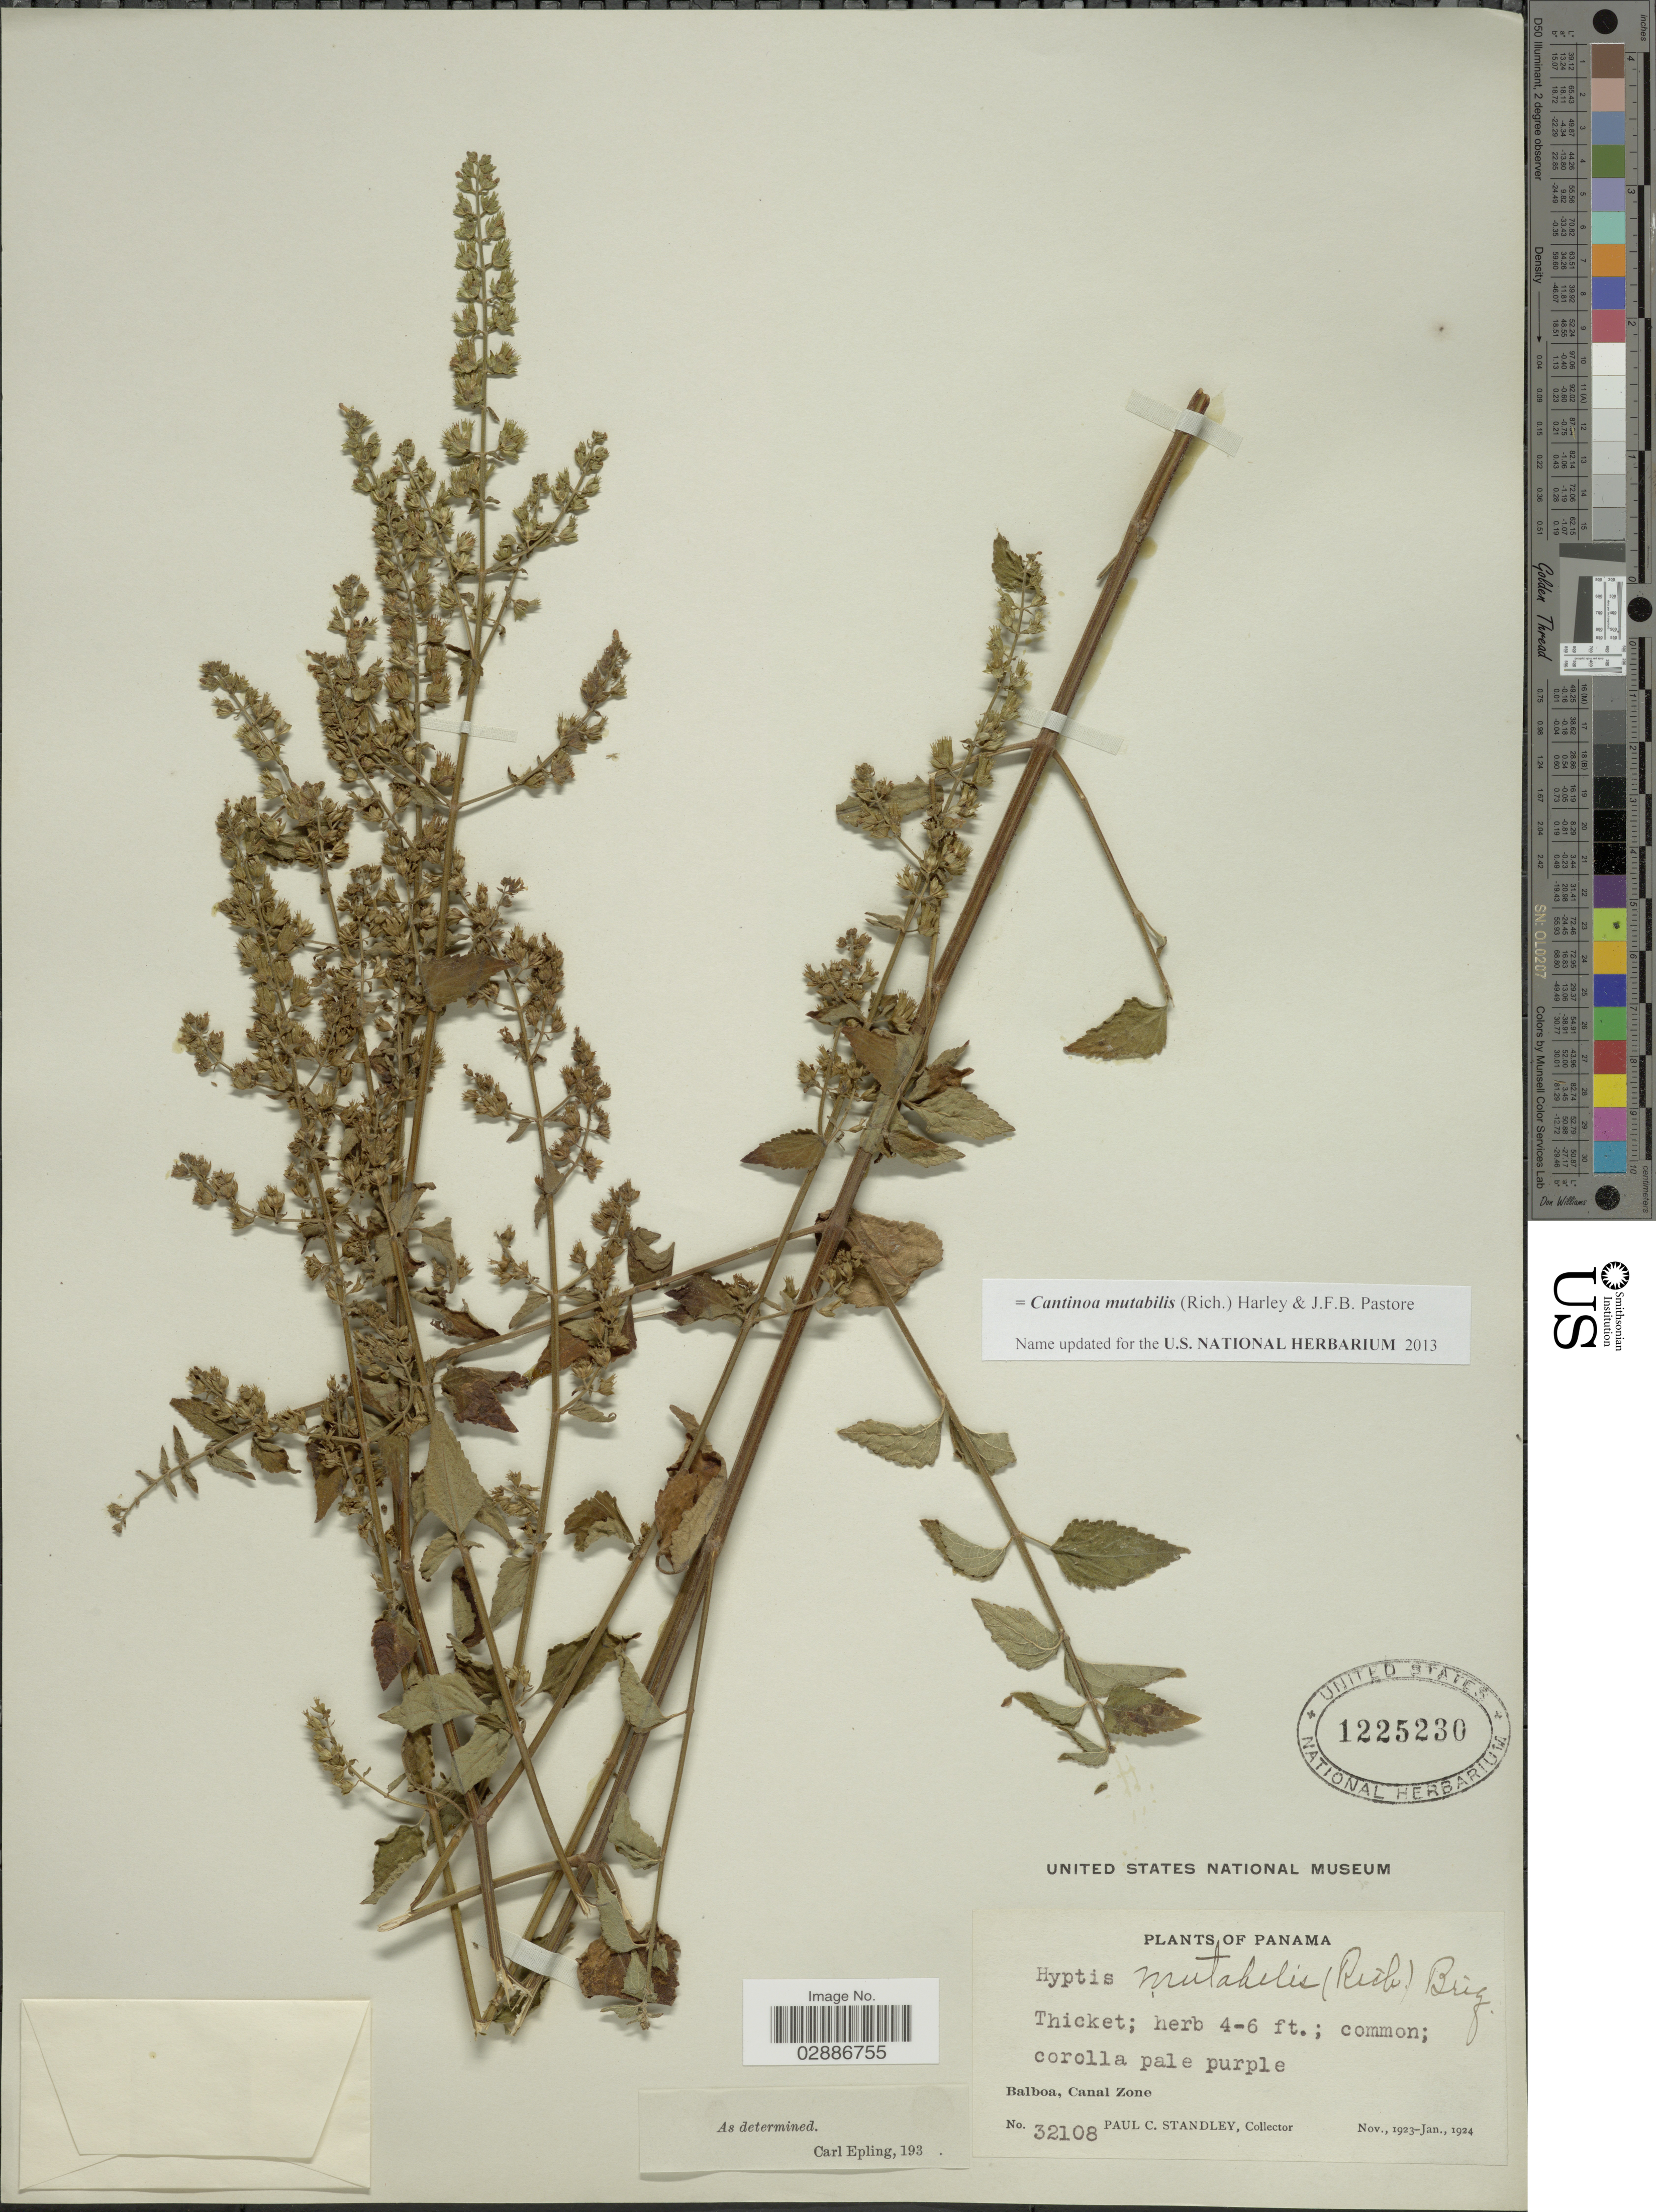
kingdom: Plantae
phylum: Tracheophyta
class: Magnoliopsida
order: Lamiales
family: Lamiaceae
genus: Cantinoa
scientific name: Cantinoa mutabilis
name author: (Rich.) Harley & J.F.B. Pastore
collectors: P. C. Standley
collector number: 32108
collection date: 1923-11/1924-01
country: Panama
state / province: Colón / Panamá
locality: Balboa, Canal Zone.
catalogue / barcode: US 1225230